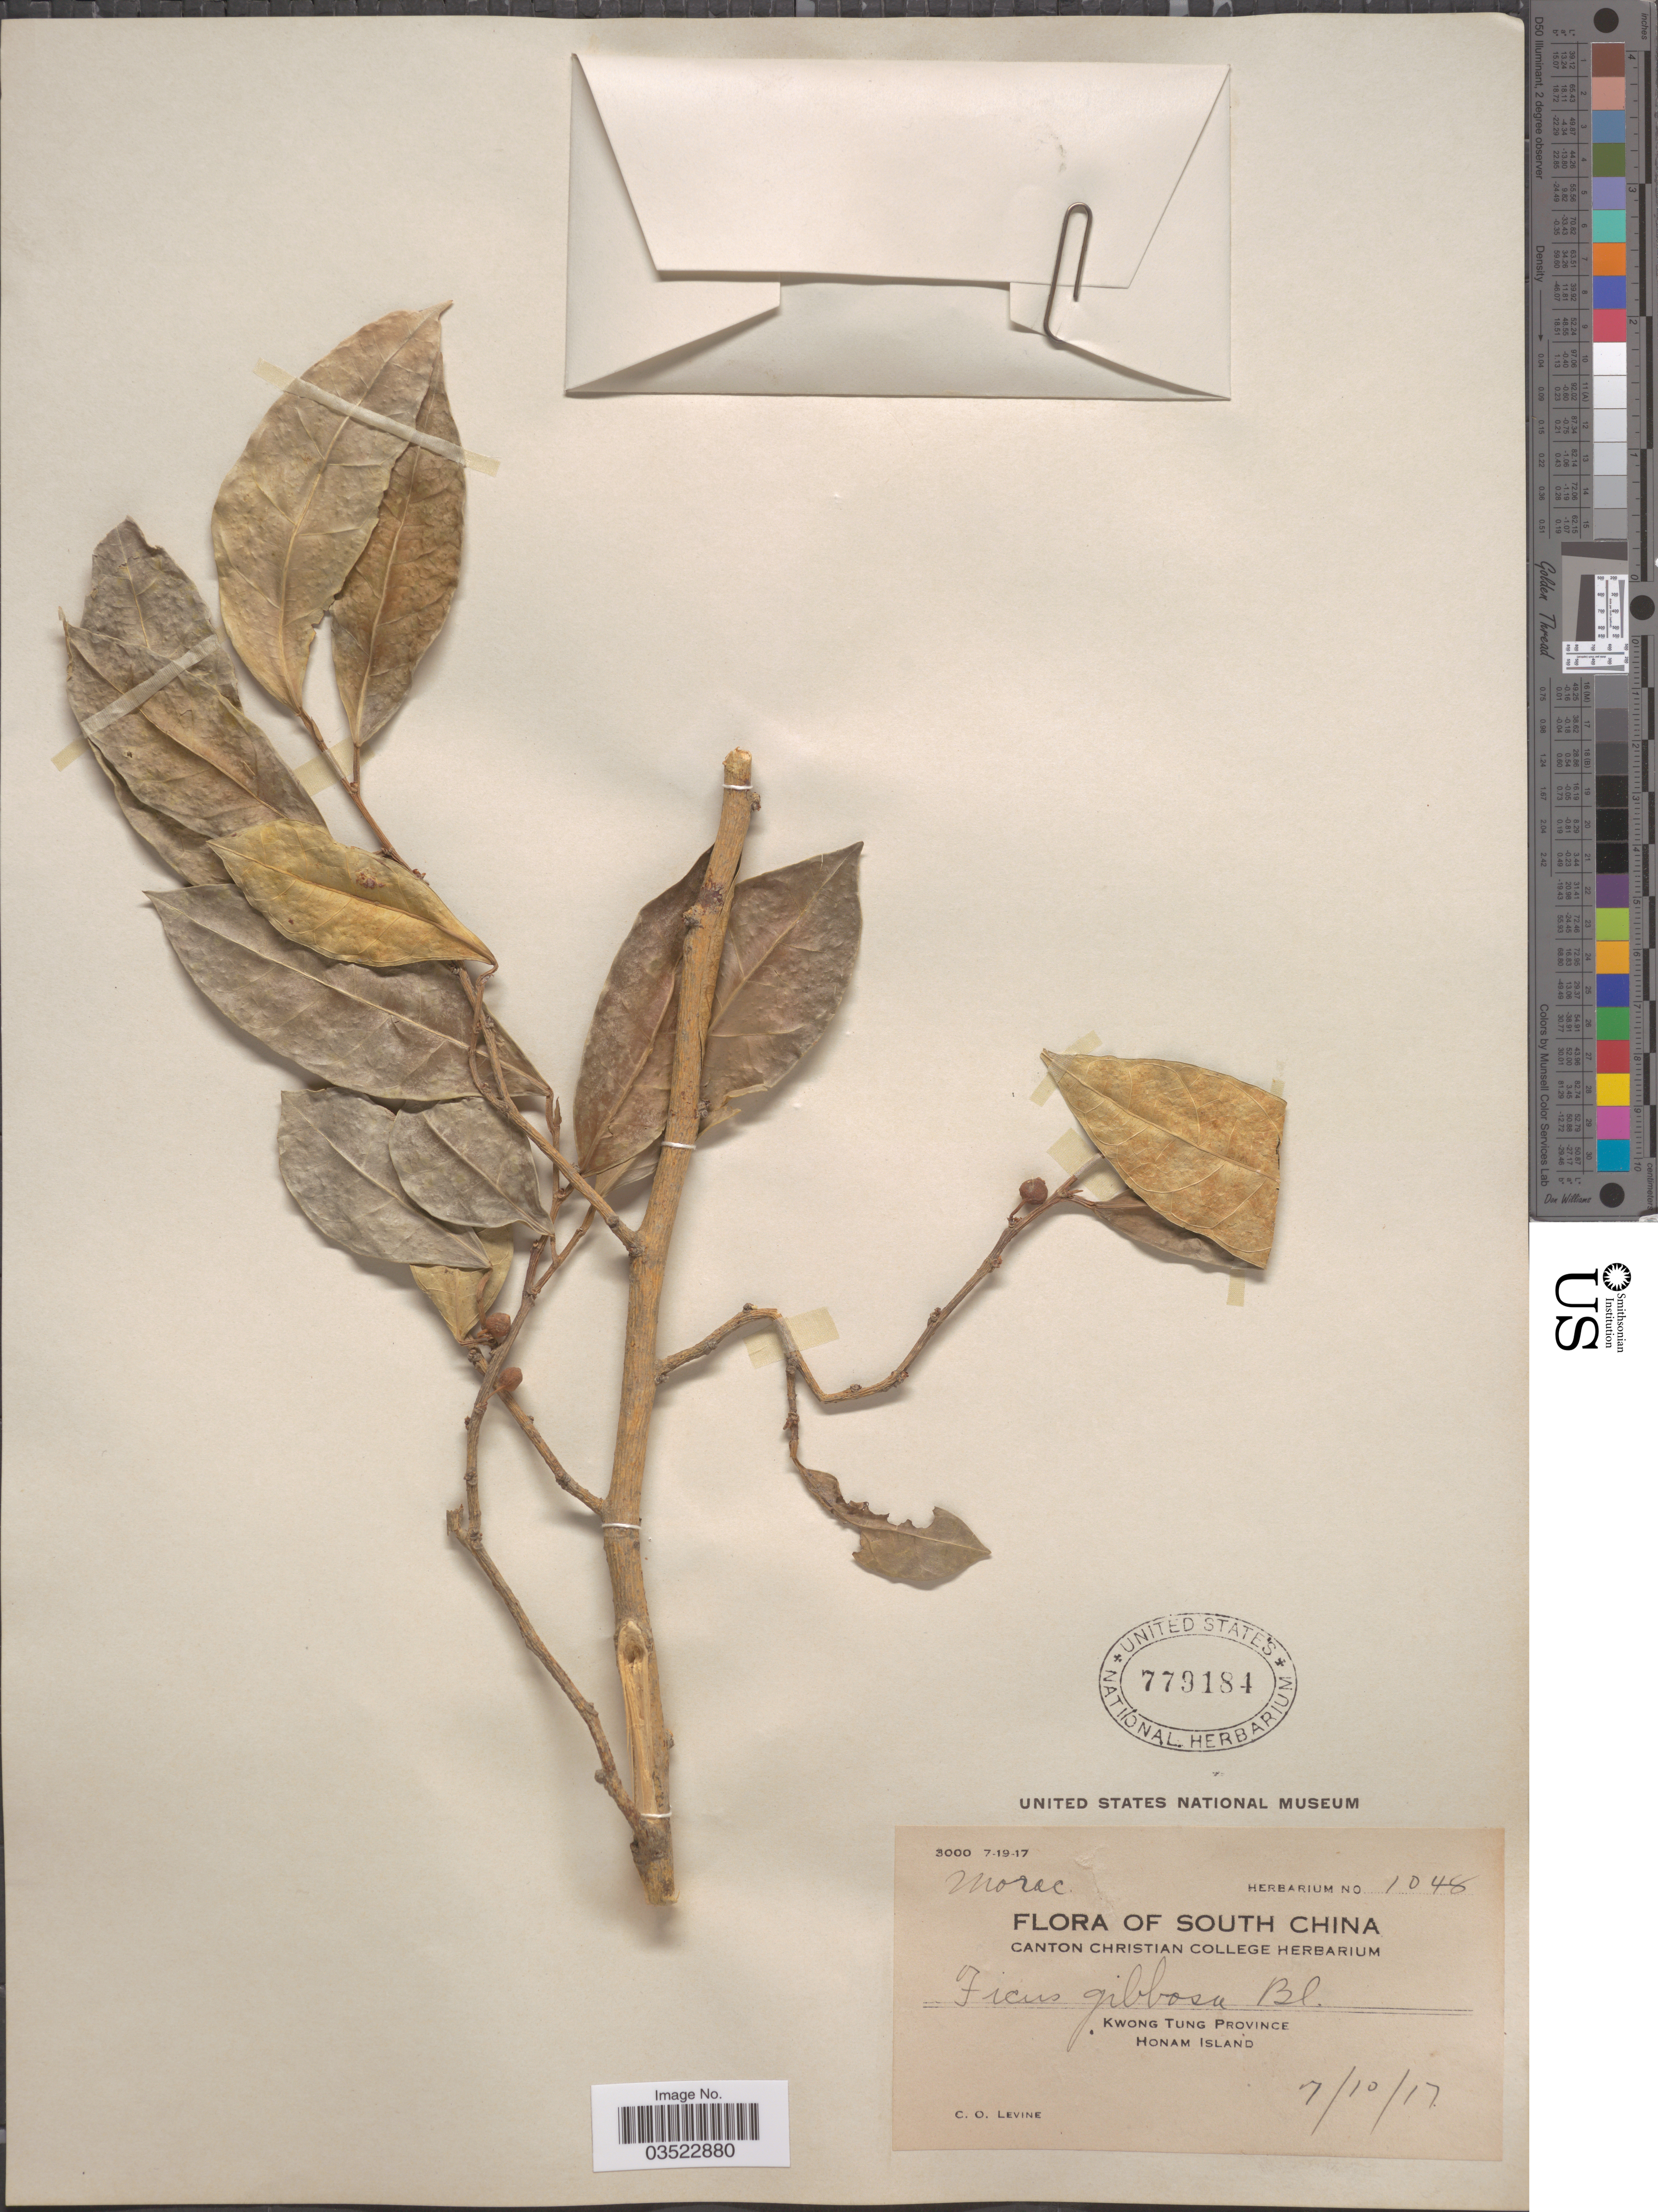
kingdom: Plantae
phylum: Tracheophyta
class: Magnoliopsida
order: Rosales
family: Moraceae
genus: Ficus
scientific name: Ficus tinctoria subsp. gibbosa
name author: (Blume) Corner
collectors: C. O. Levine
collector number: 1048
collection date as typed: Transcribed d/m/y: 7/10/17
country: China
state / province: Guangdong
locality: South China. Kwong Tung Province. Honam Island.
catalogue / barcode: US 779184